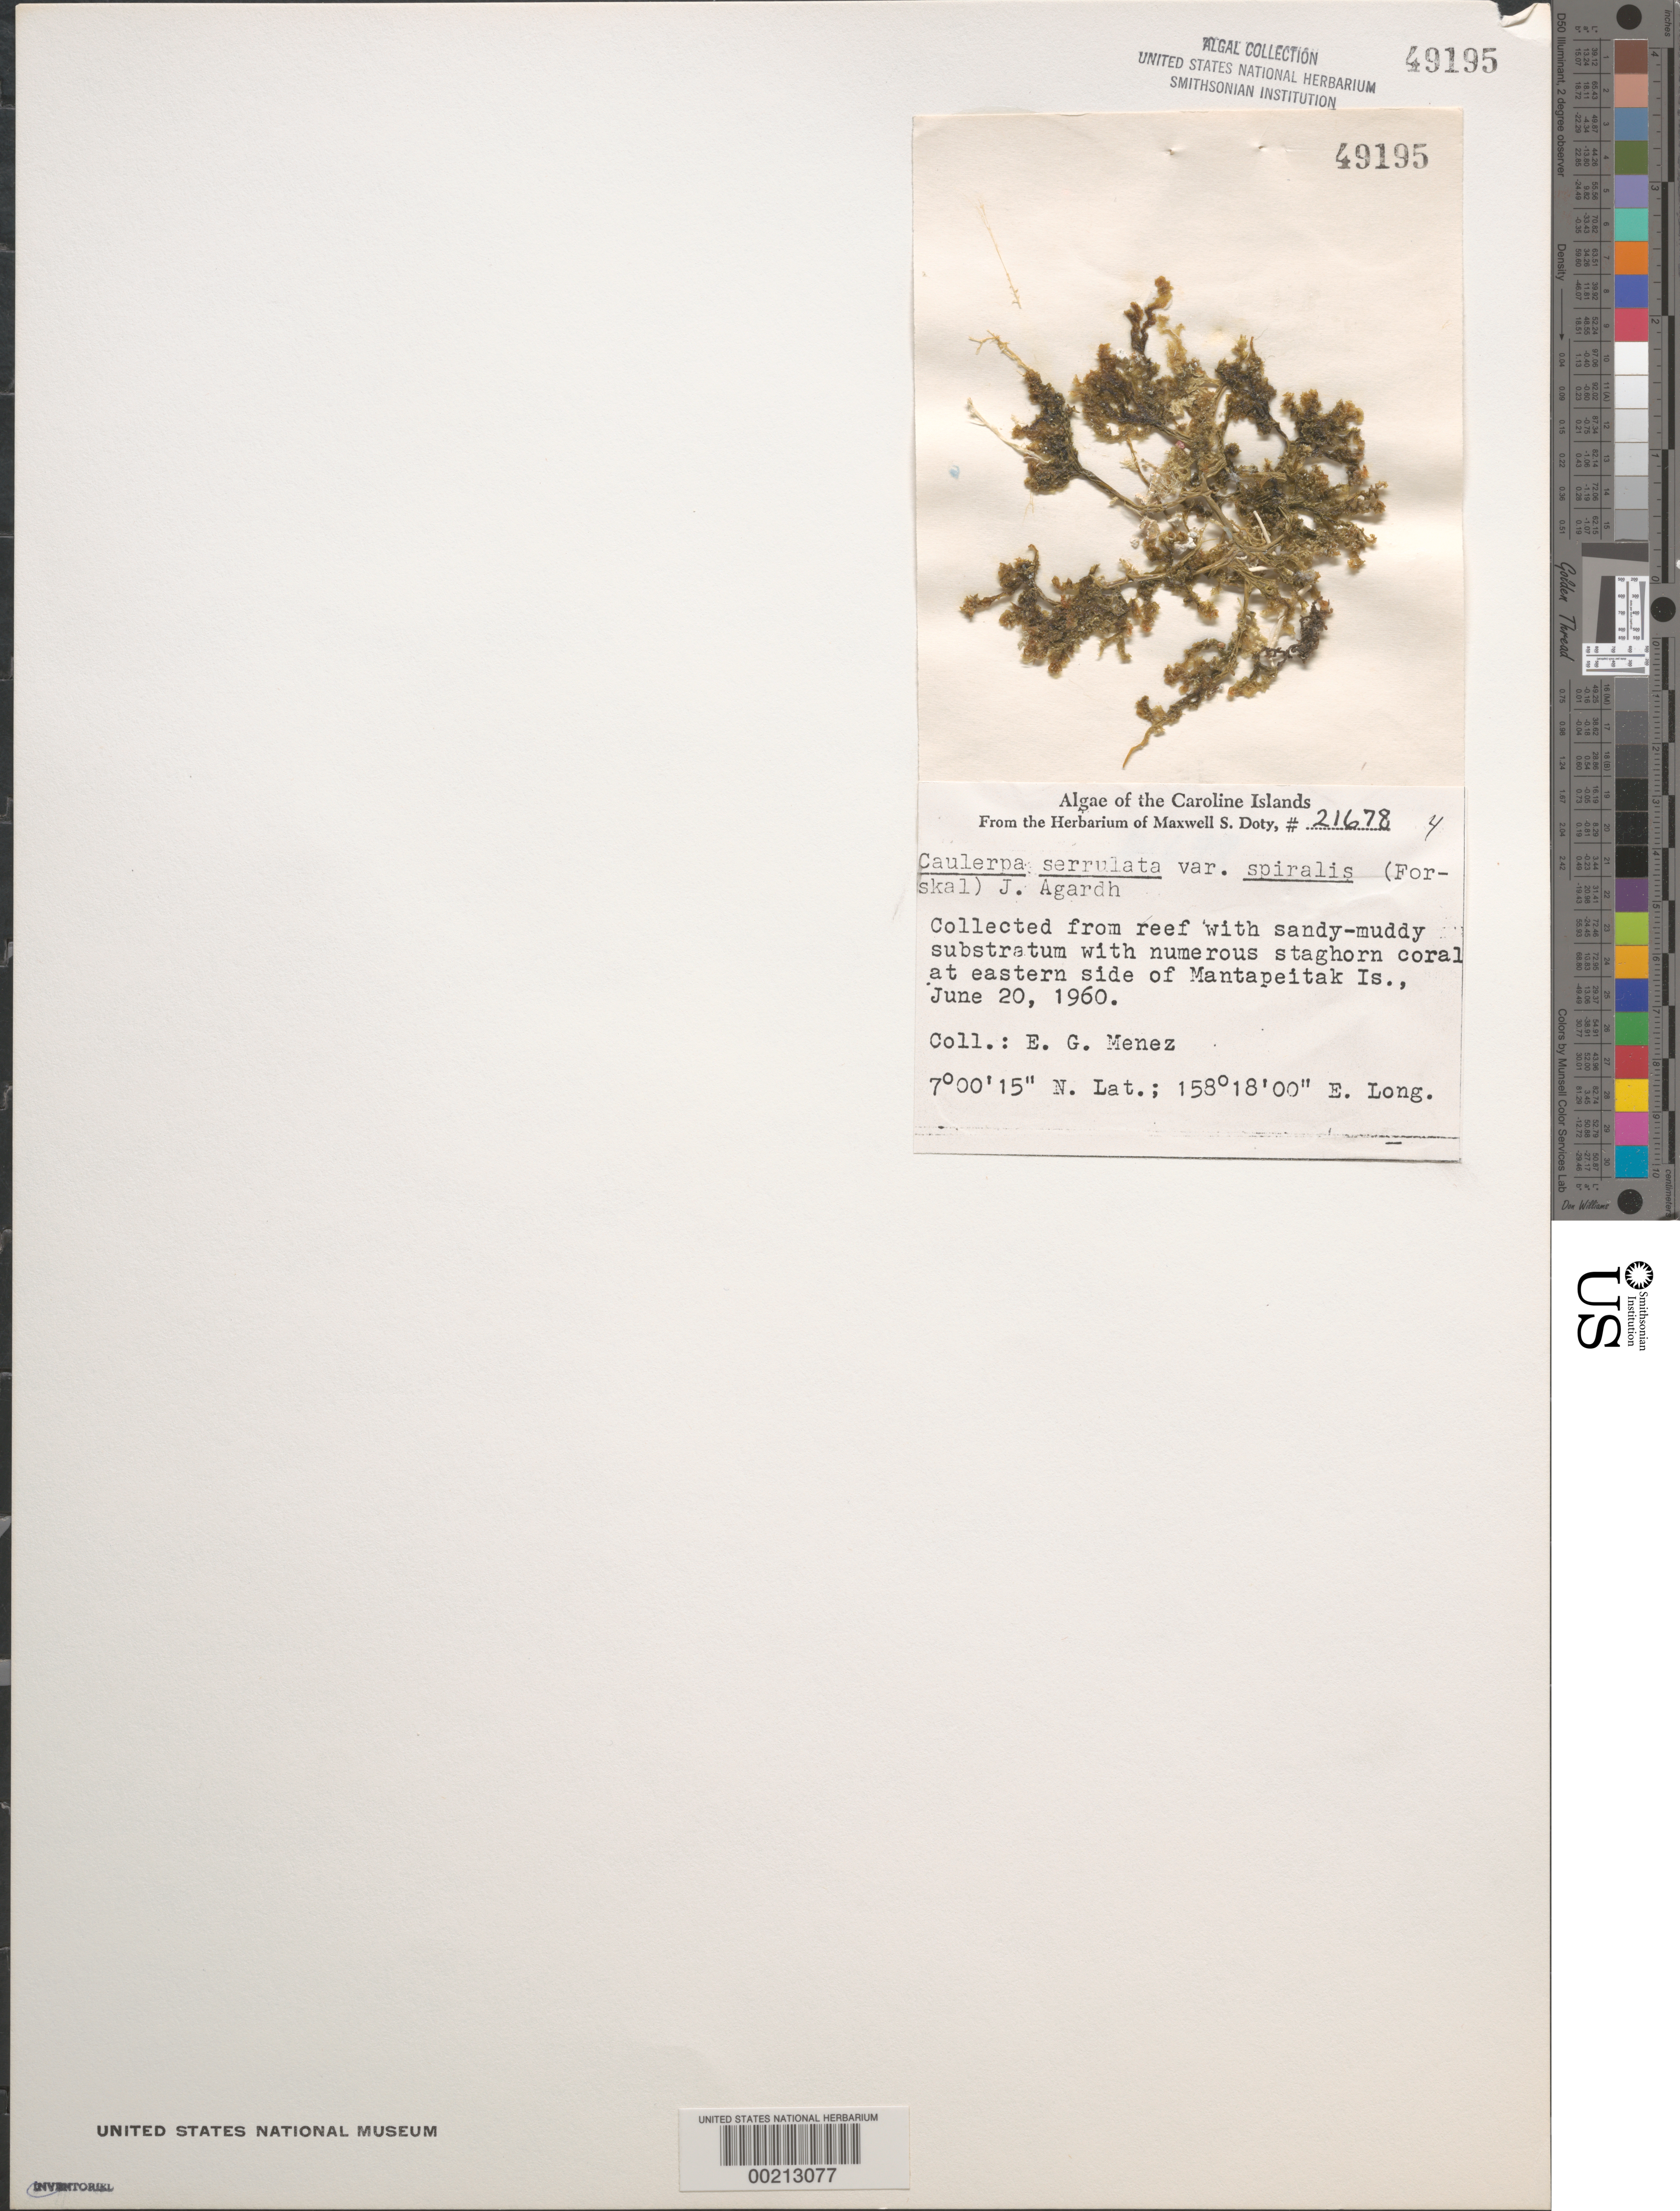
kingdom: Plantae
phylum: Chlorophyta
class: Ulvophyceae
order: Bryopsidales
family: Caulerpaceae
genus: Caulerpa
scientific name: Caulerpa serrulata var. spiralis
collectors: Meñez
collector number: MSD 21678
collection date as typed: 20 Jun 1960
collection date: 1960-06-20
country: Micronesia, Federated States of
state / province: Pohnpei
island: Mantapeitak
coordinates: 7 00' 15" N, 158 18' 00" E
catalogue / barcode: US 49195